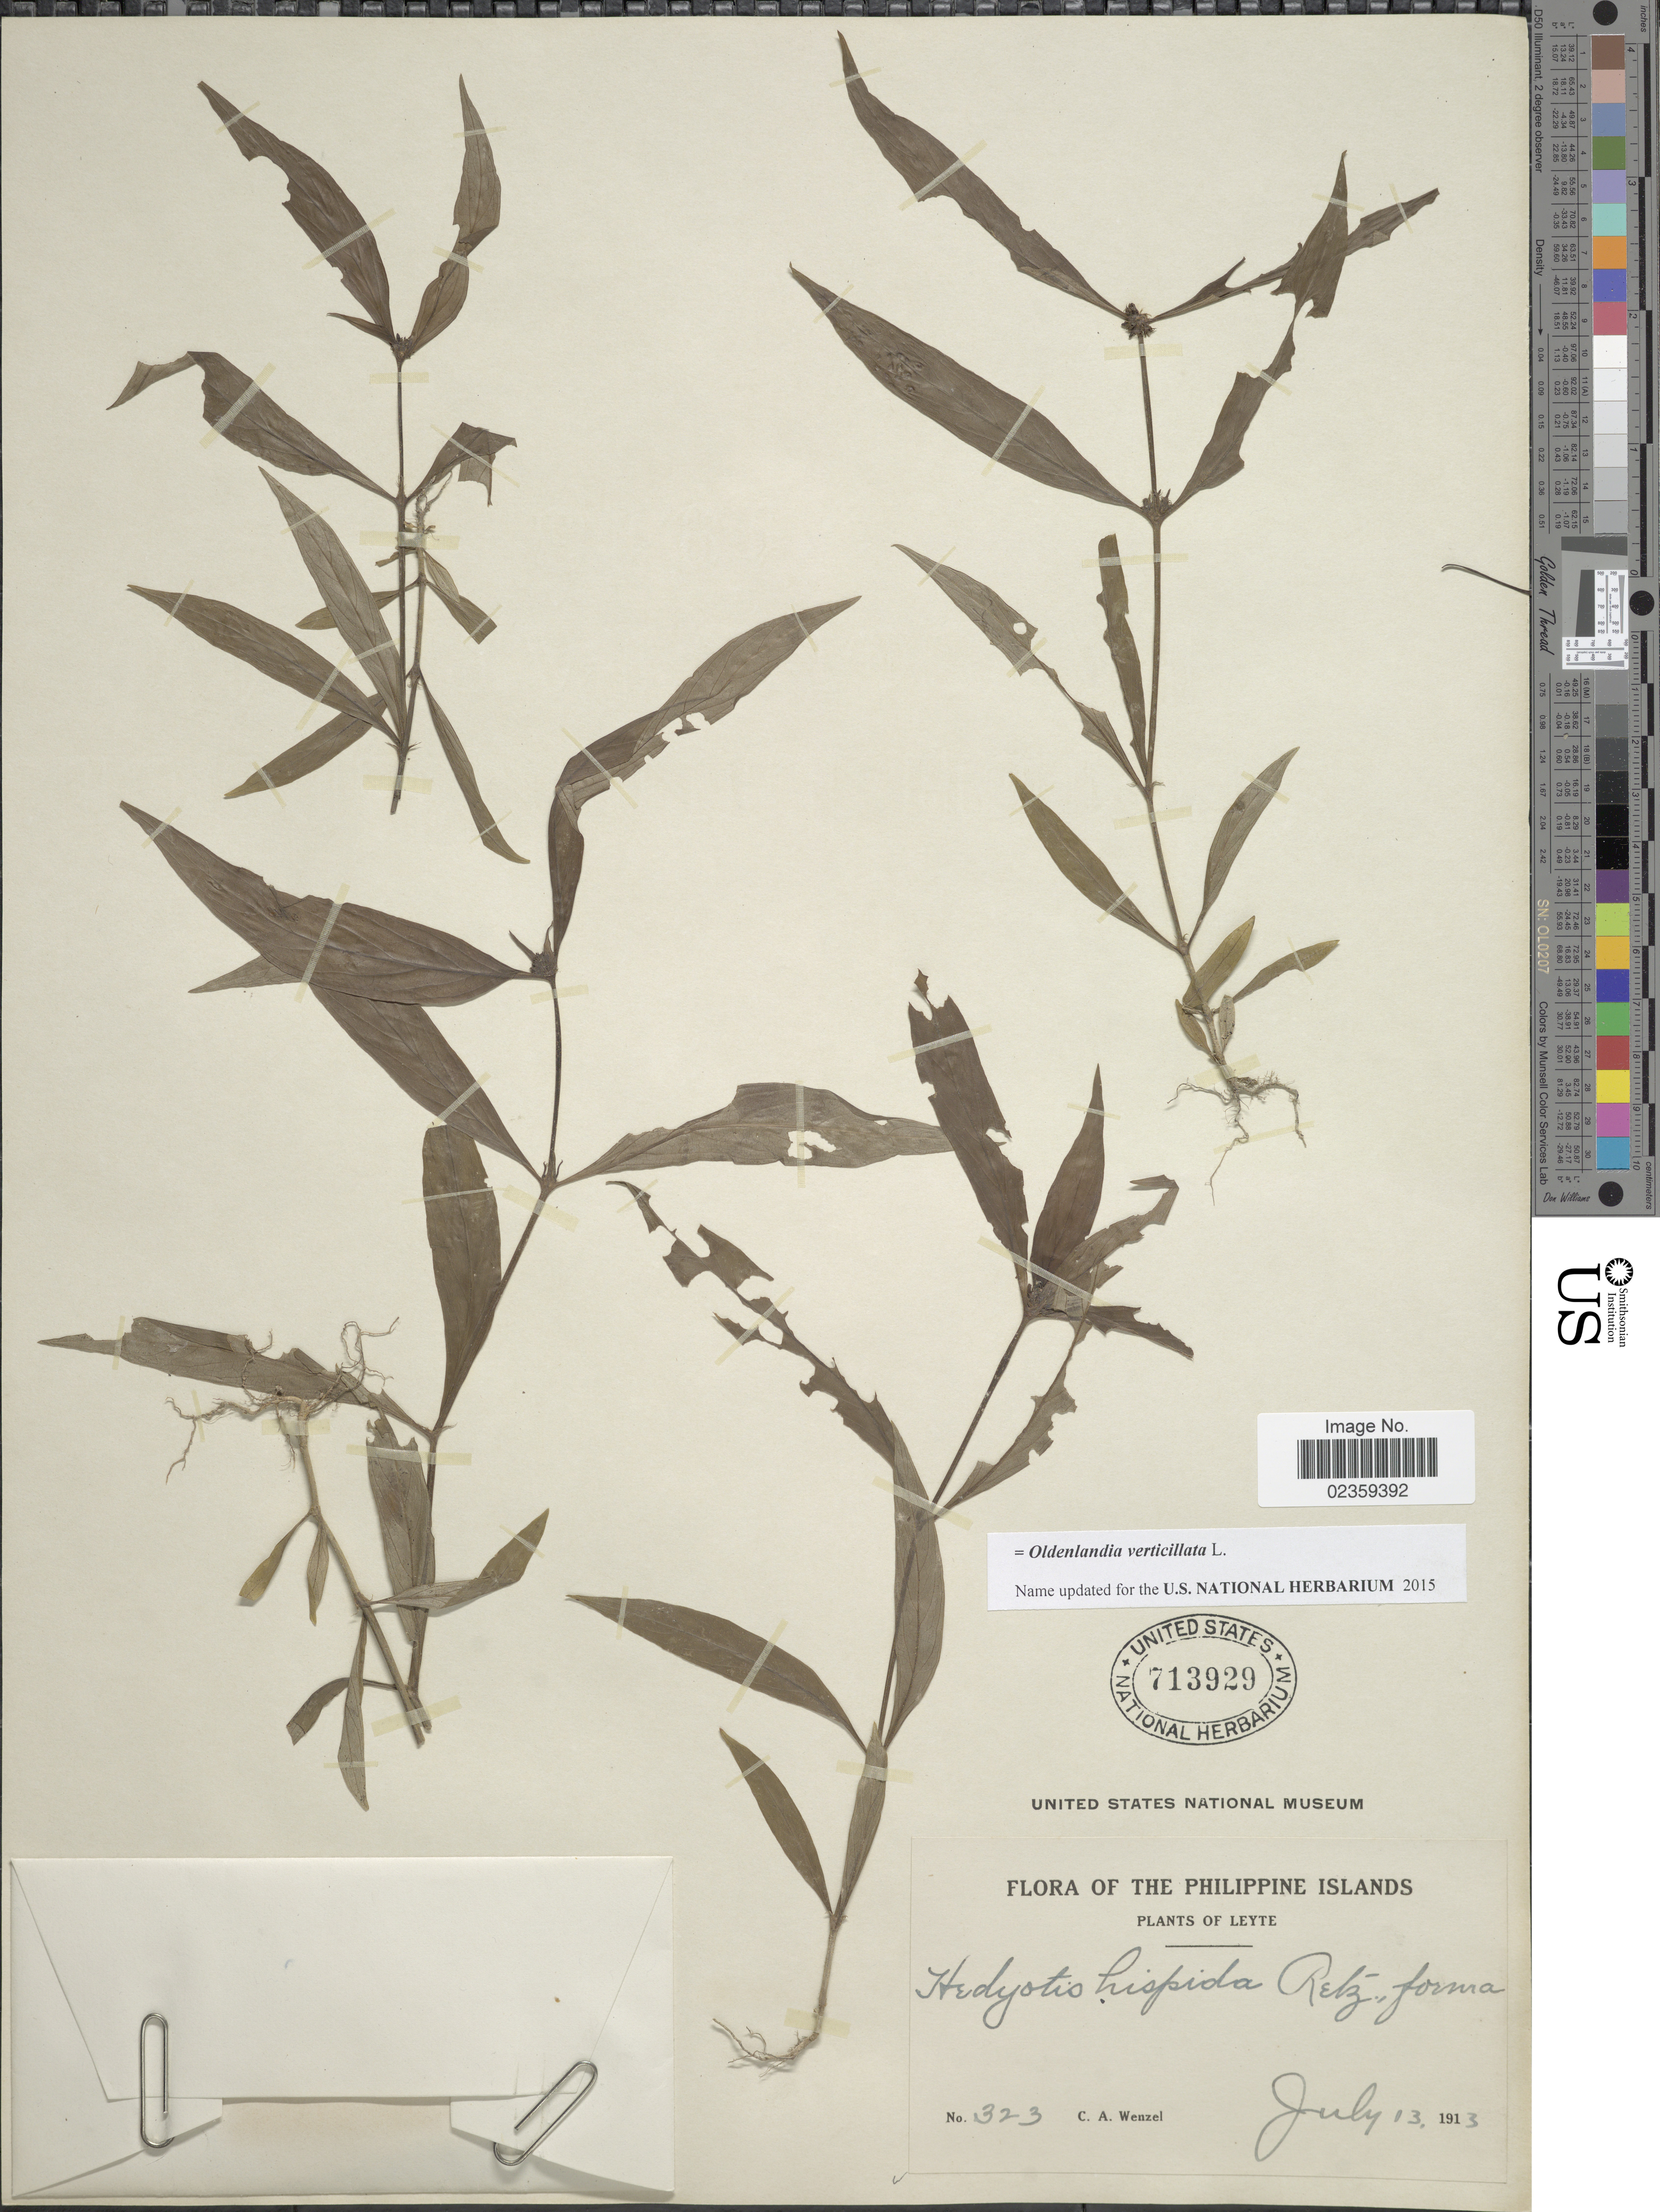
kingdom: Plantae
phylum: Tracheophyta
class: Magnoliopsida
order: Gentianales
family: Rubiaceae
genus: Oldenlandia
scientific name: Oldenlandia verticillata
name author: L.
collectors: C. Wenzel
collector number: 323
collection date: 1913-07-13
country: Philippines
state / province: Eastern Visayas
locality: Leyte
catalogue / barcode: US 713929